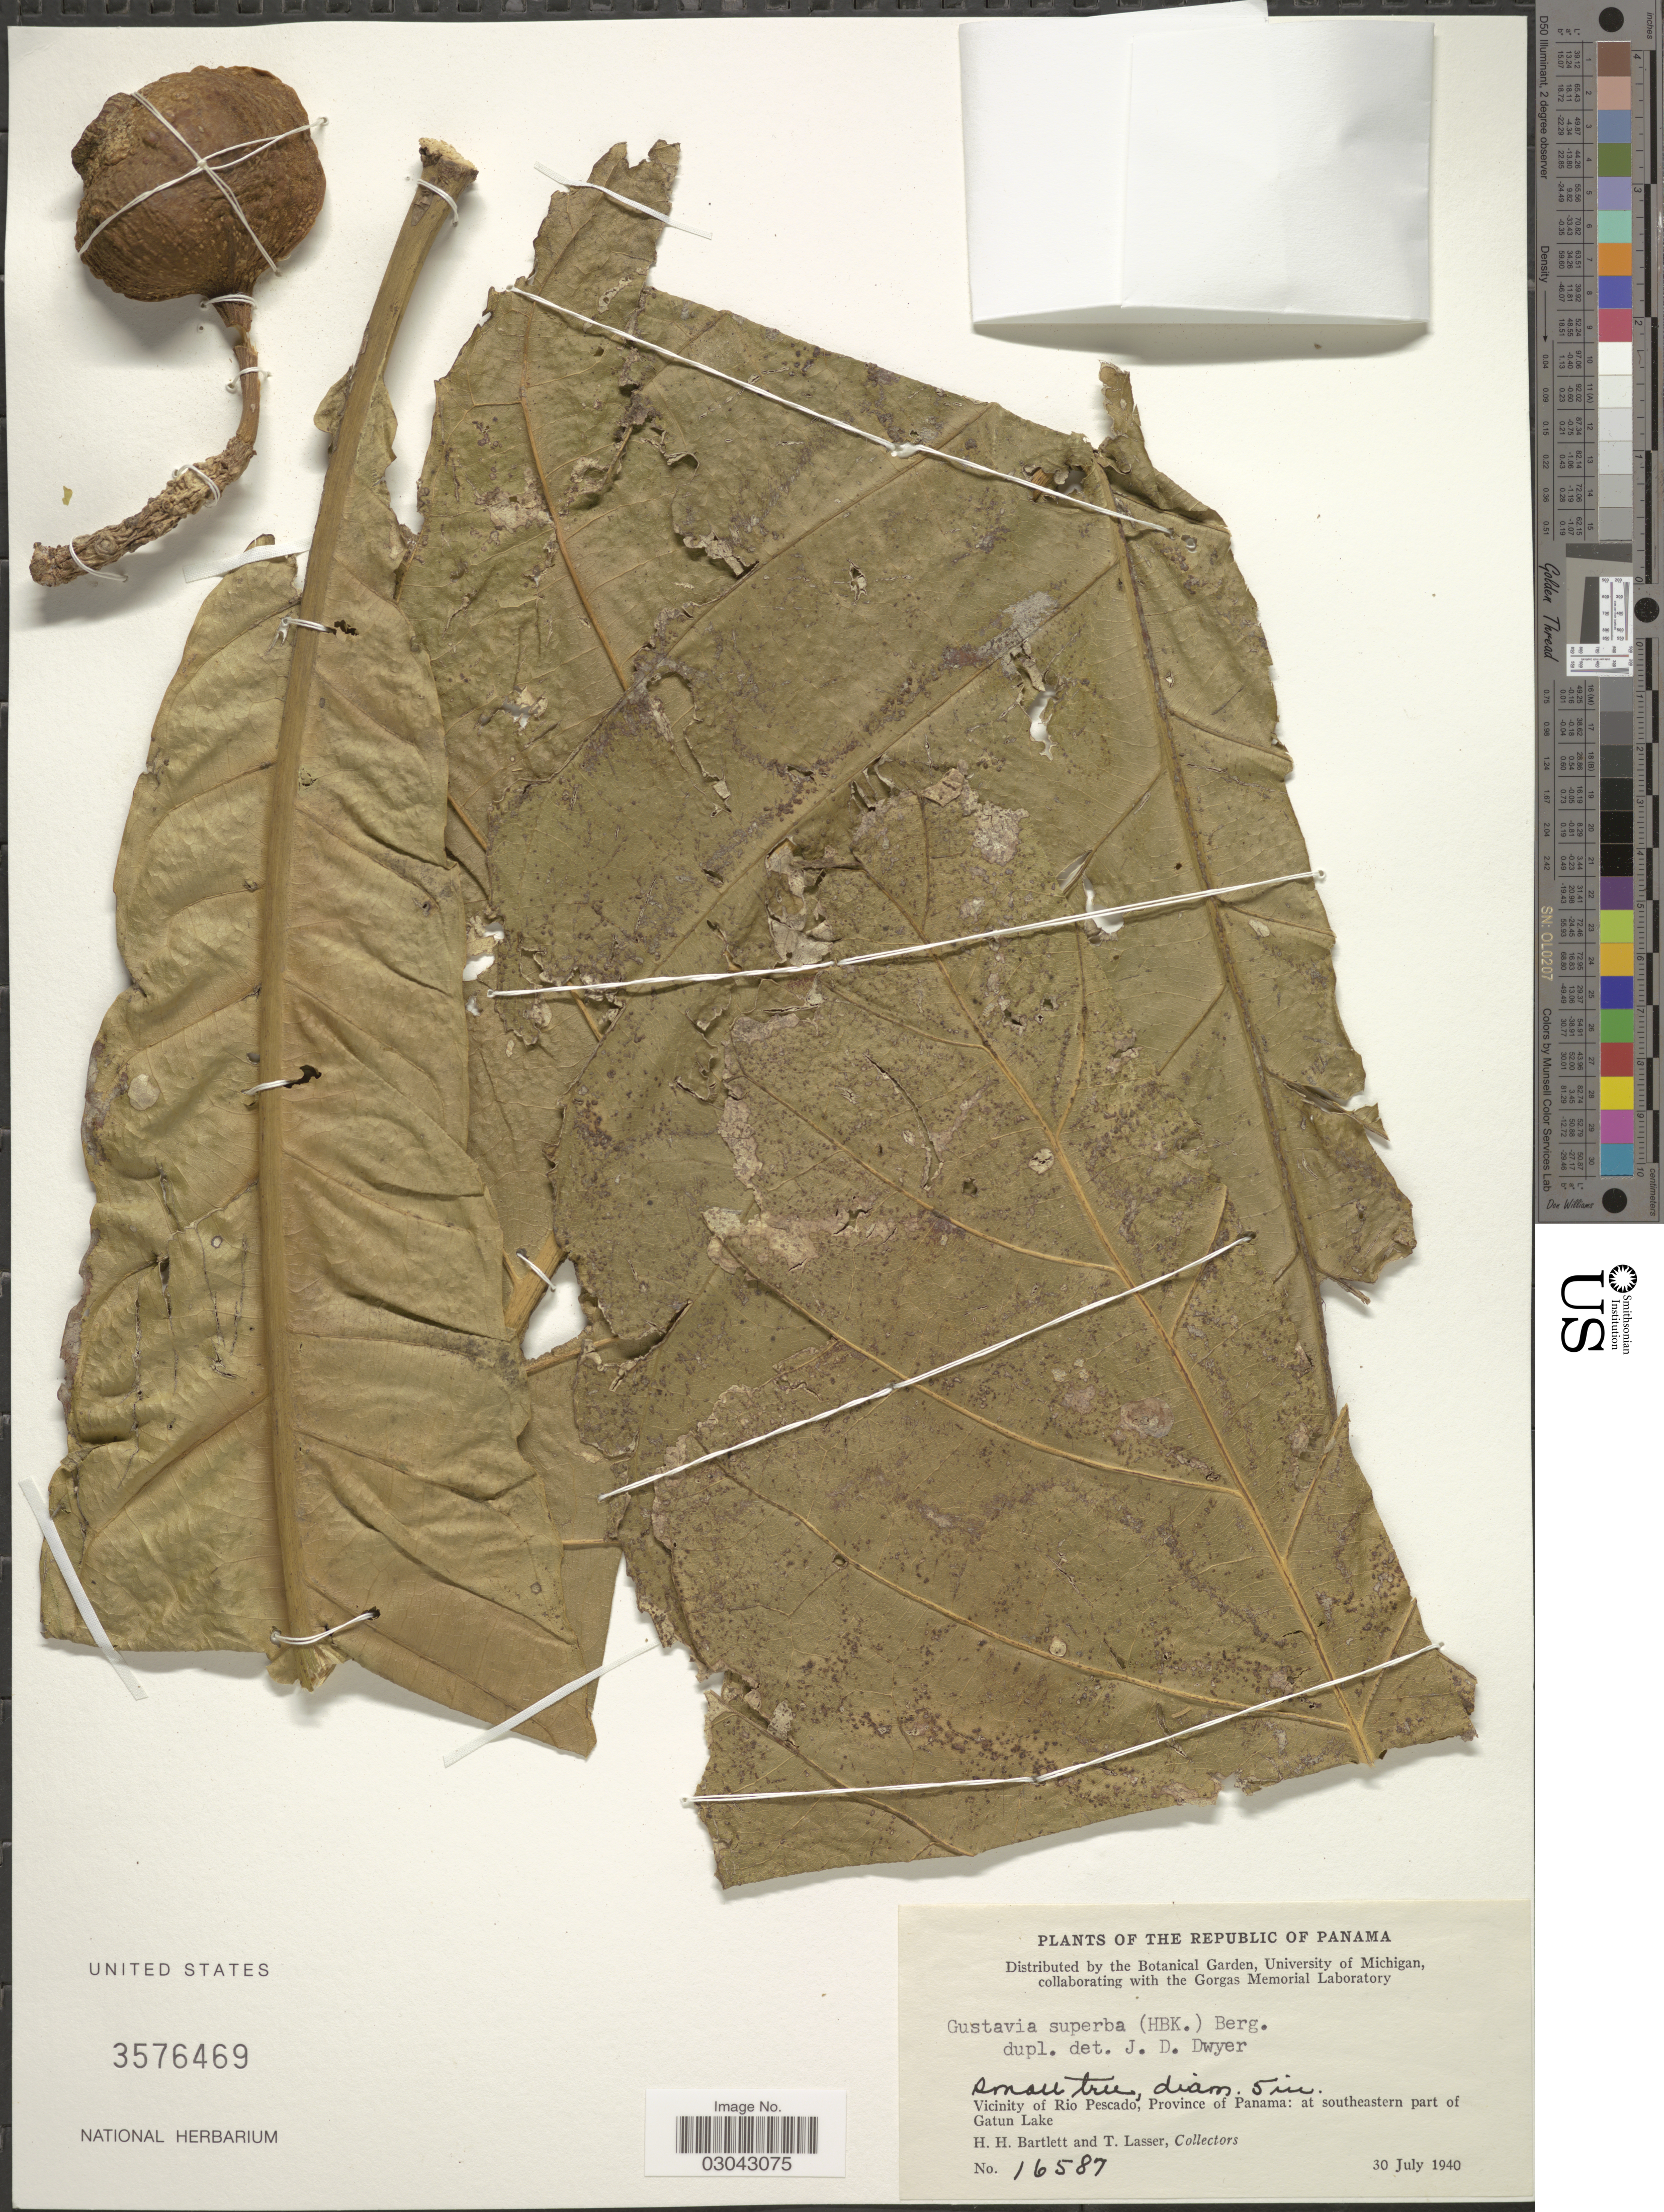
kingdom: Plantae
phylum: Tracheophyta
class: Magnoliopsida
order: Ericales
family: Lecythidaceae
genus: Gustavia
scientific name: Gustavia superba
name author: (Kunth) O. Berg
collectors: H. H. Bartlett & T. Lasser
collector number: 16587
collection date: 1940-07-30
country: Panama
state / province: Panamá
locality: Vicinity of Rio Pescado, Province of Panama: at southeastern part of Gatun Lake.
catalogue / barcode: US 3576469